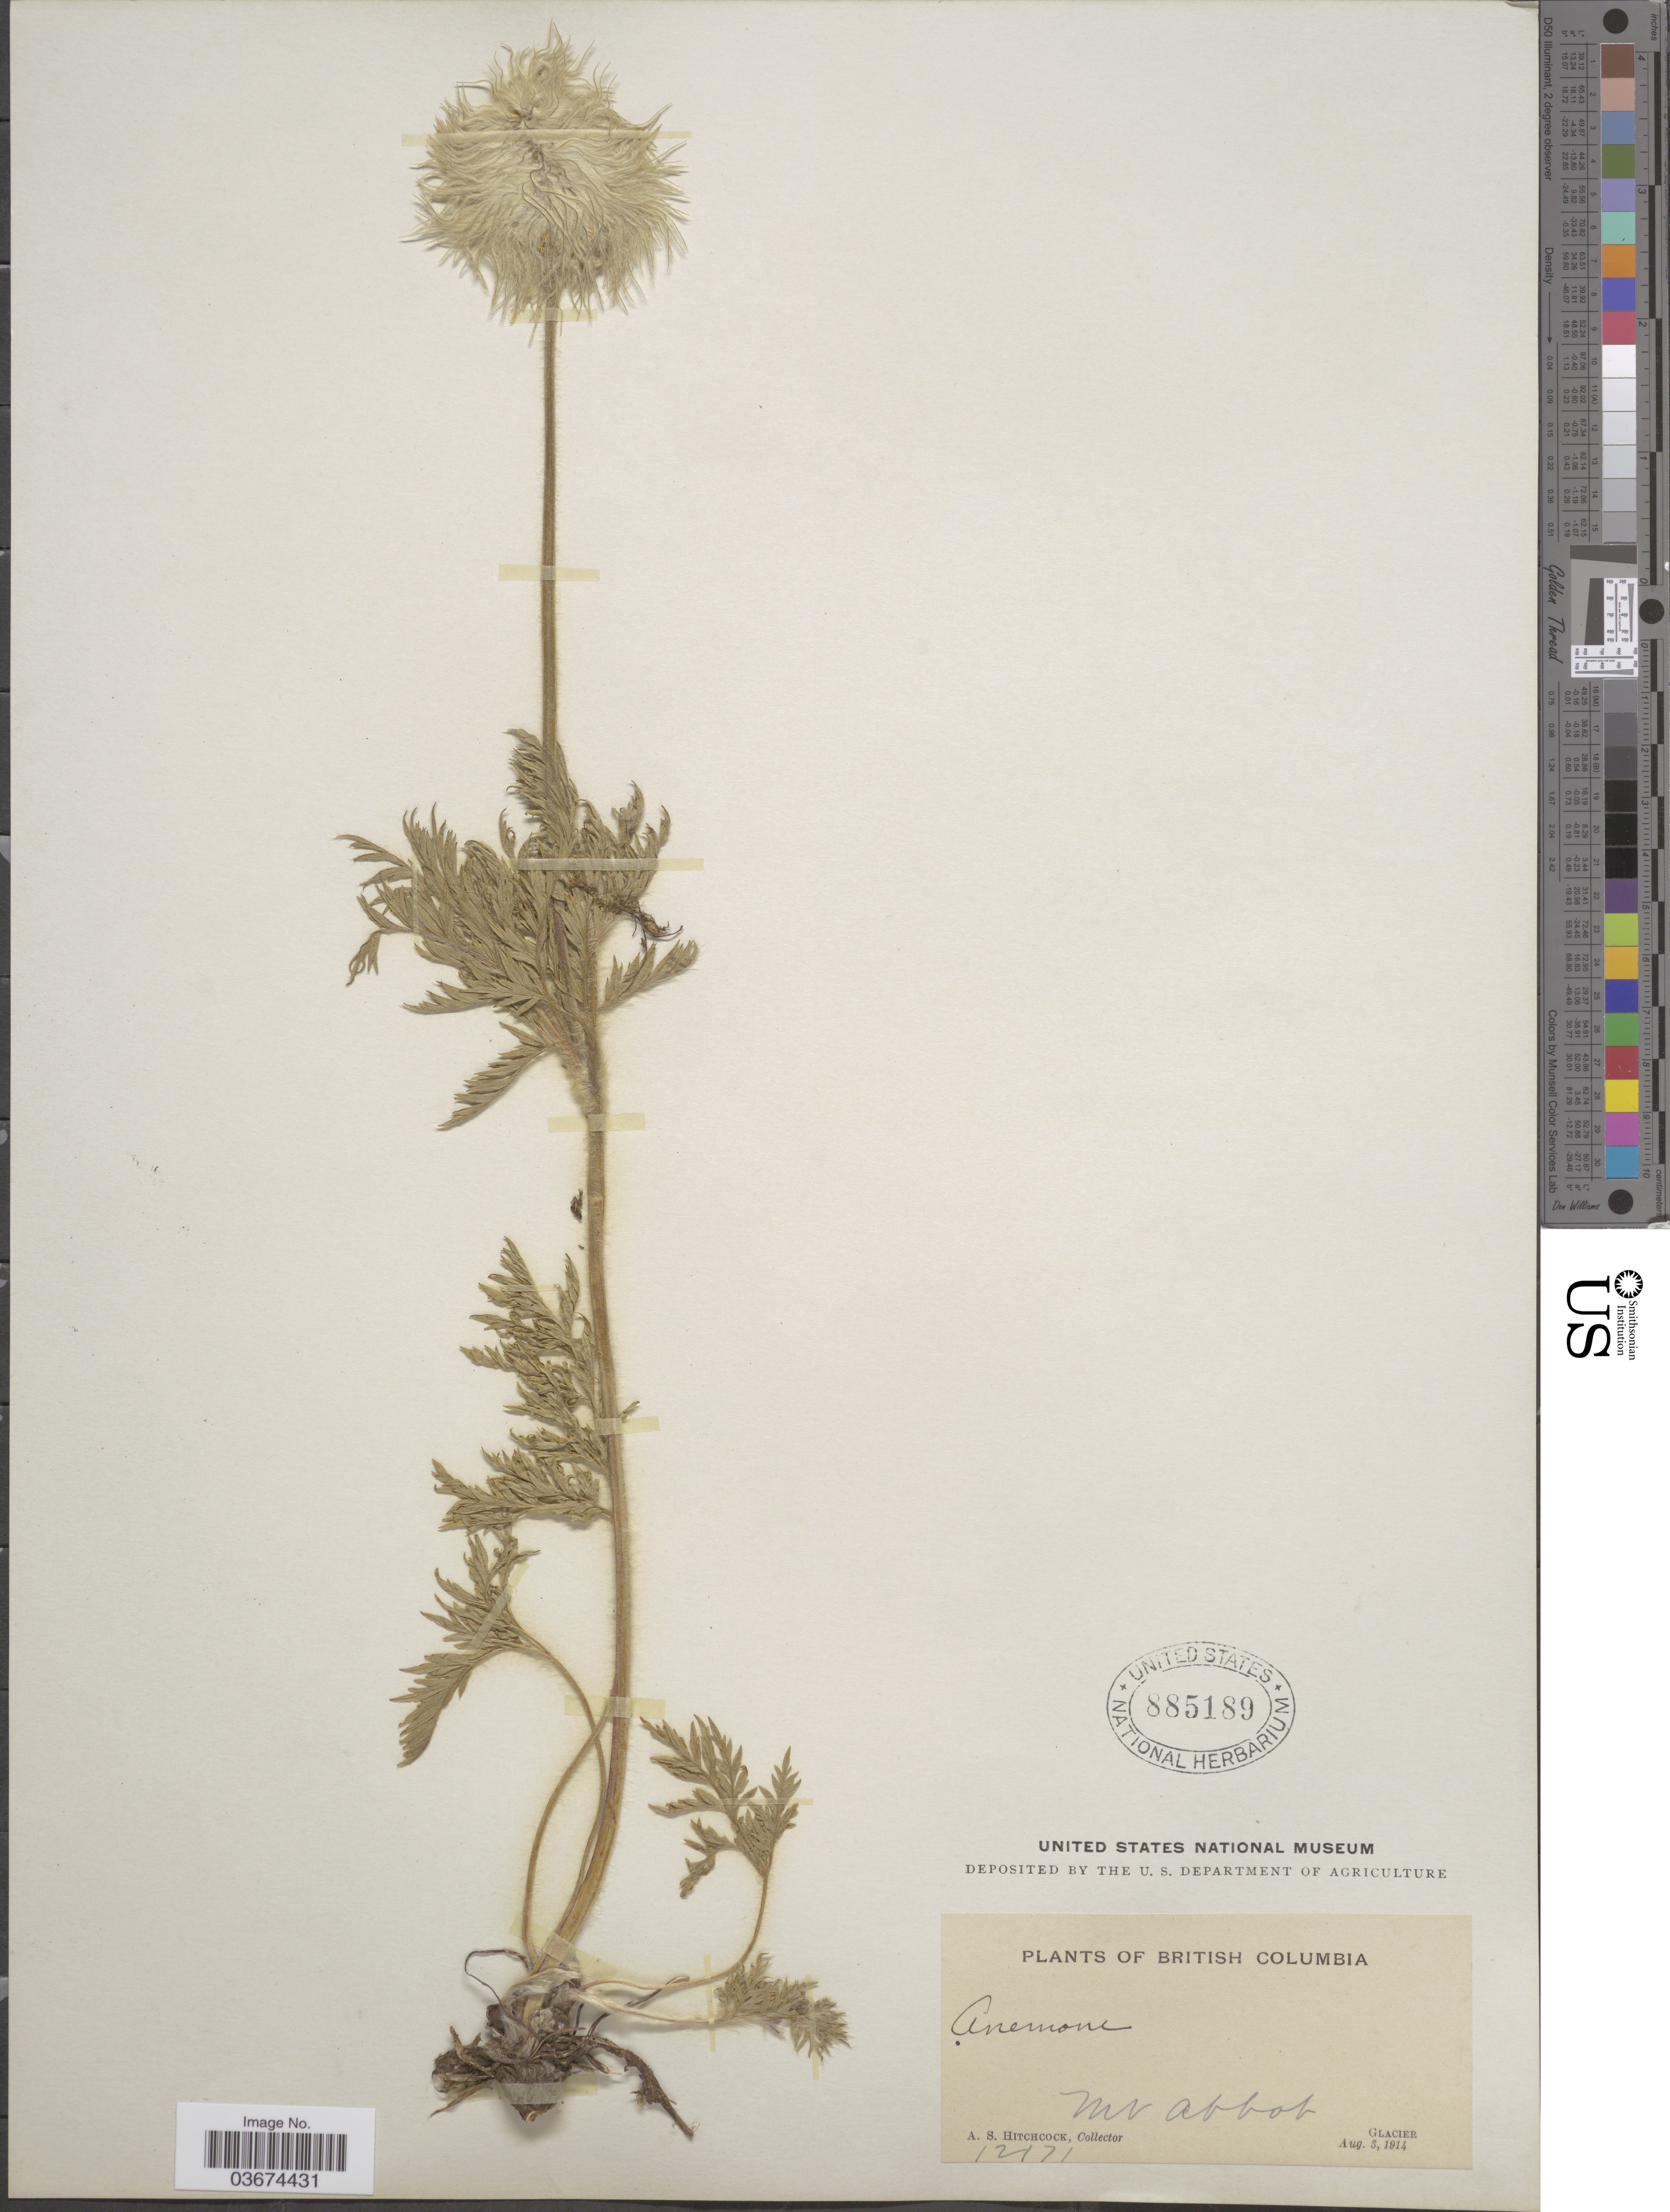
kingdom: Plantae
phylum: Tracheophyta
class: Magnoliopsida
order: Ranunculales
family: Ranunculaceae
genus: Pulsatilla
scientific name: Pulsatilla occidentalis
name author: (S. Watson) Freyn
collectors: A. S. Hitchcock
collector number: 12171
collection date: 1914-08-03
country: Canada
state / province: British Columbia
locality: Mt Abbot. Glacier.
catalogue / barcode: US 885189